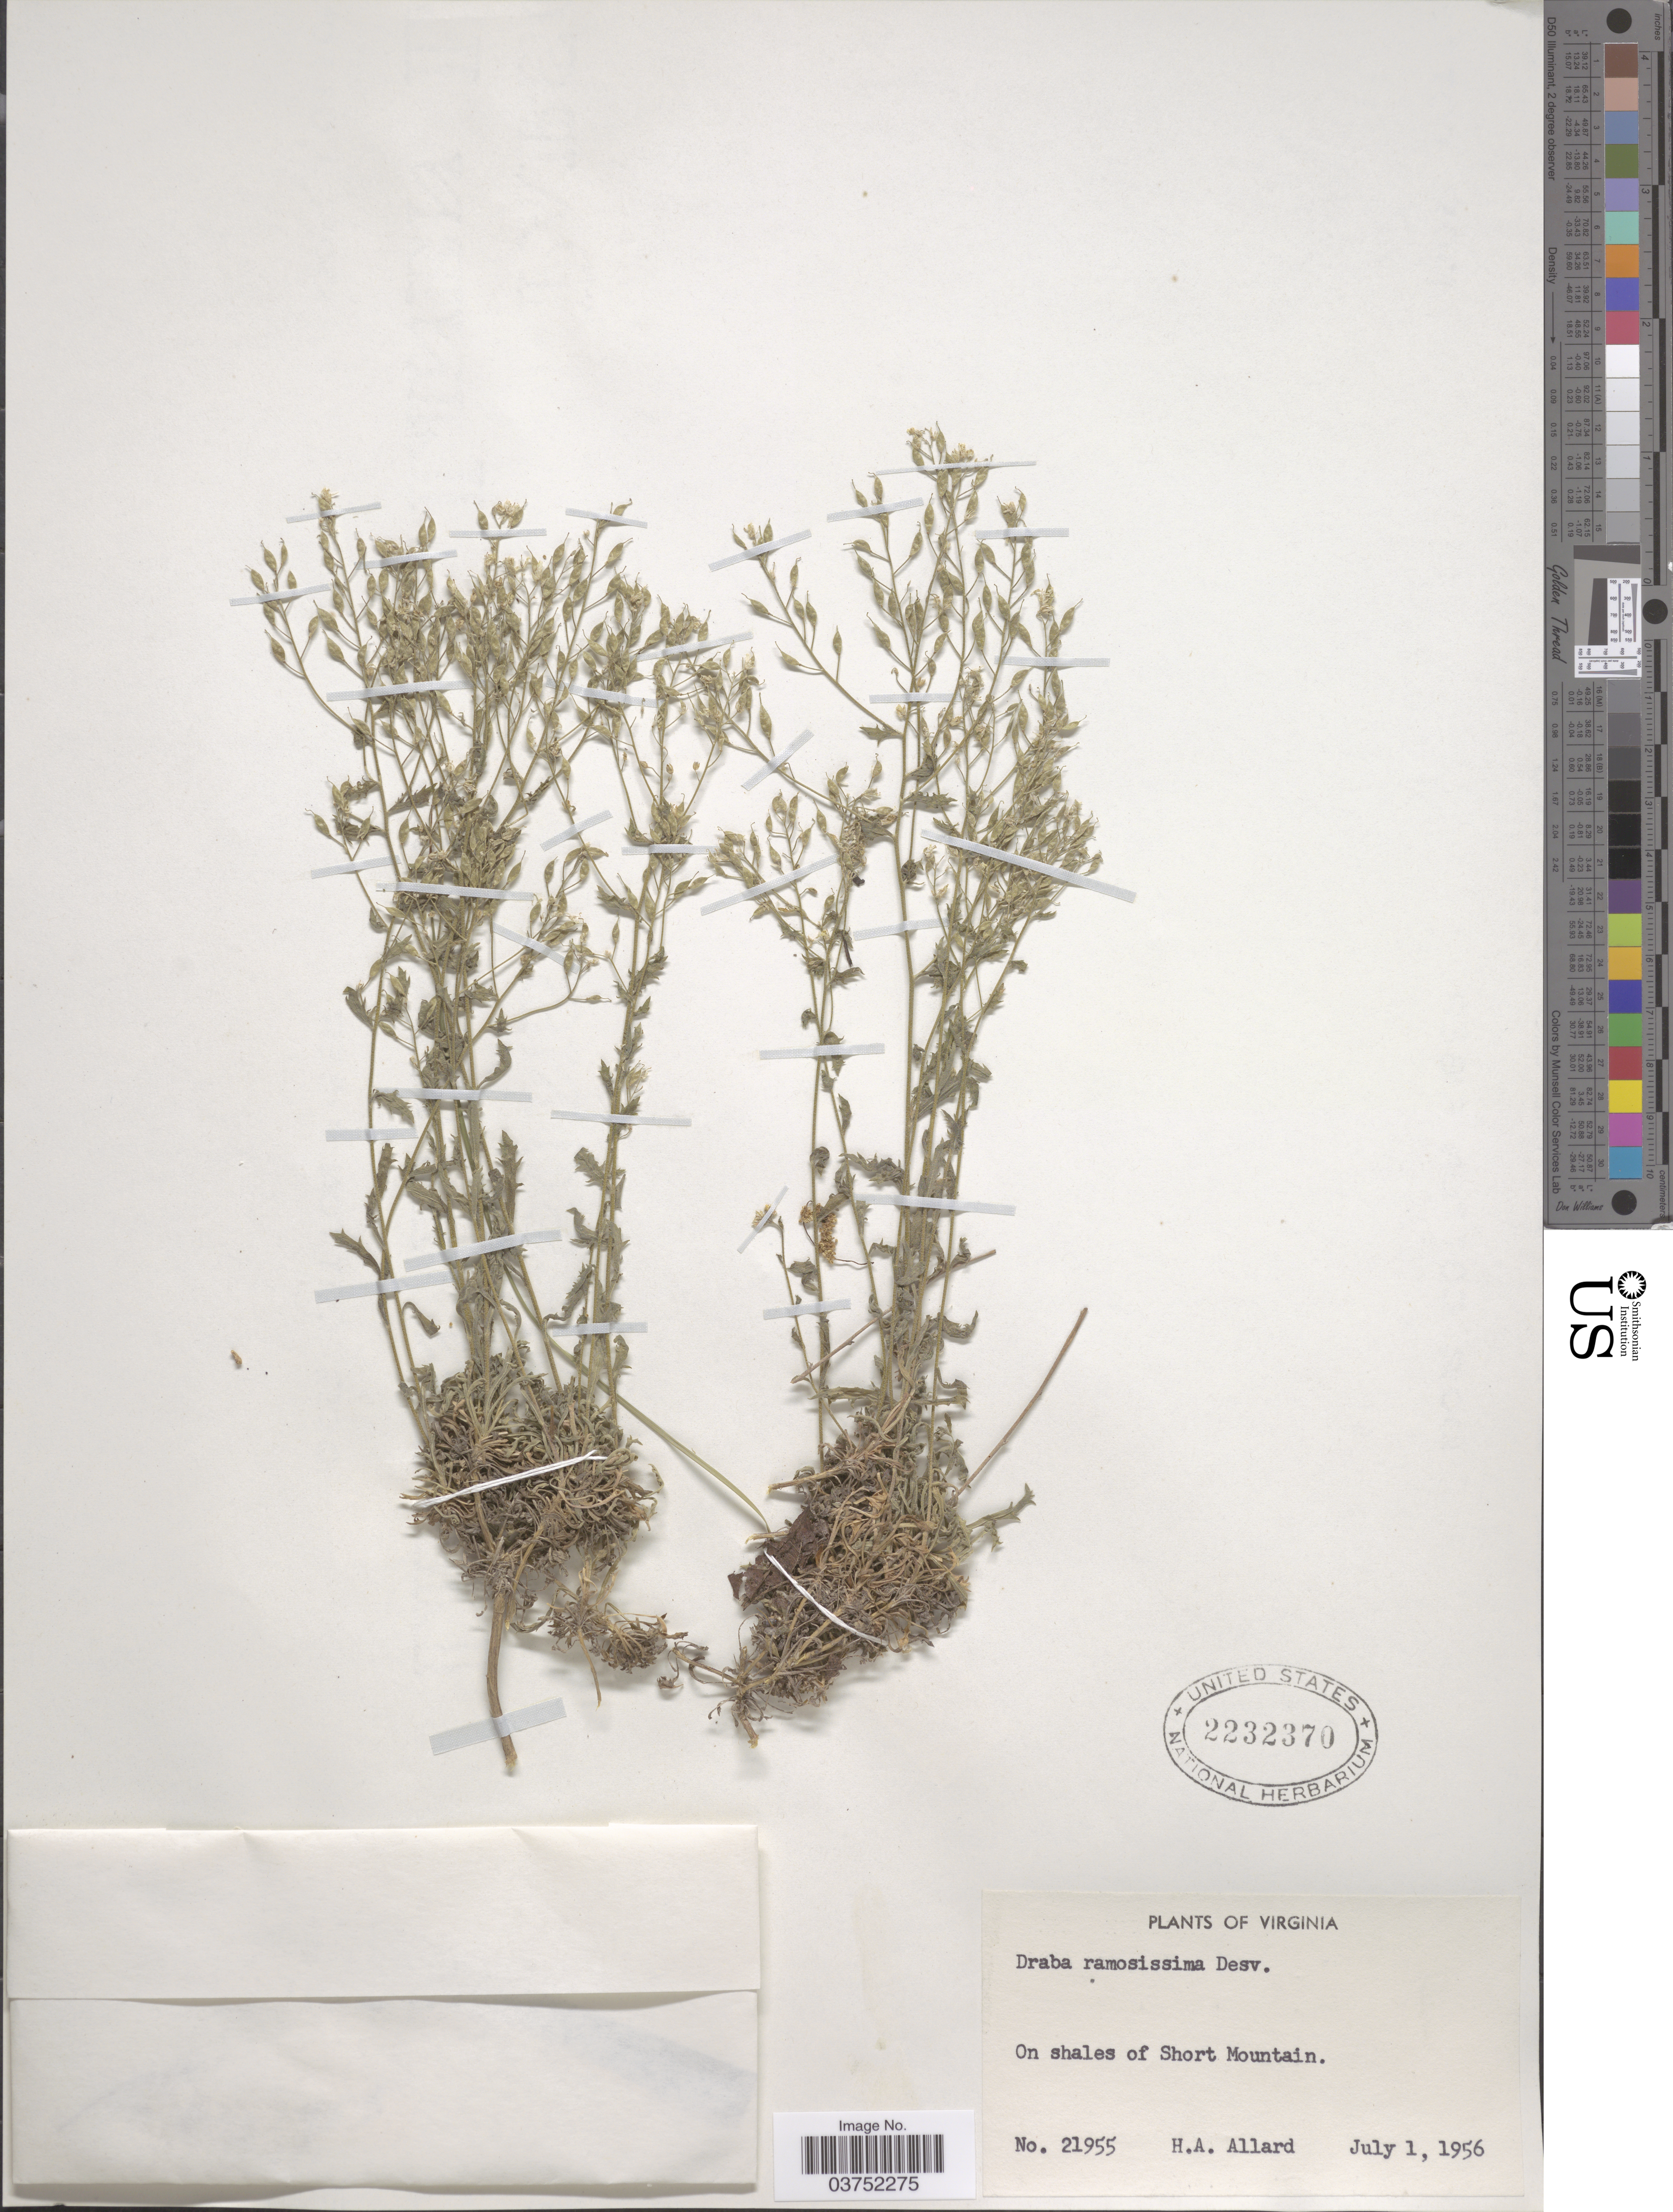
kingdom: Plantae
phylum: Tracheophyta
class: Magnoliopsida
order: Brassicales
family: Brassicaceae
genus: Draba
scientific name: Draba ramosissima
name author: Desv.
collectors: H. A. Allard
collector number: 21955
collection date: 1956-07-01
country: United States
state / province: Virginia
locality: On shales of Short Mountain.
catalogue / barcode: US 2232370